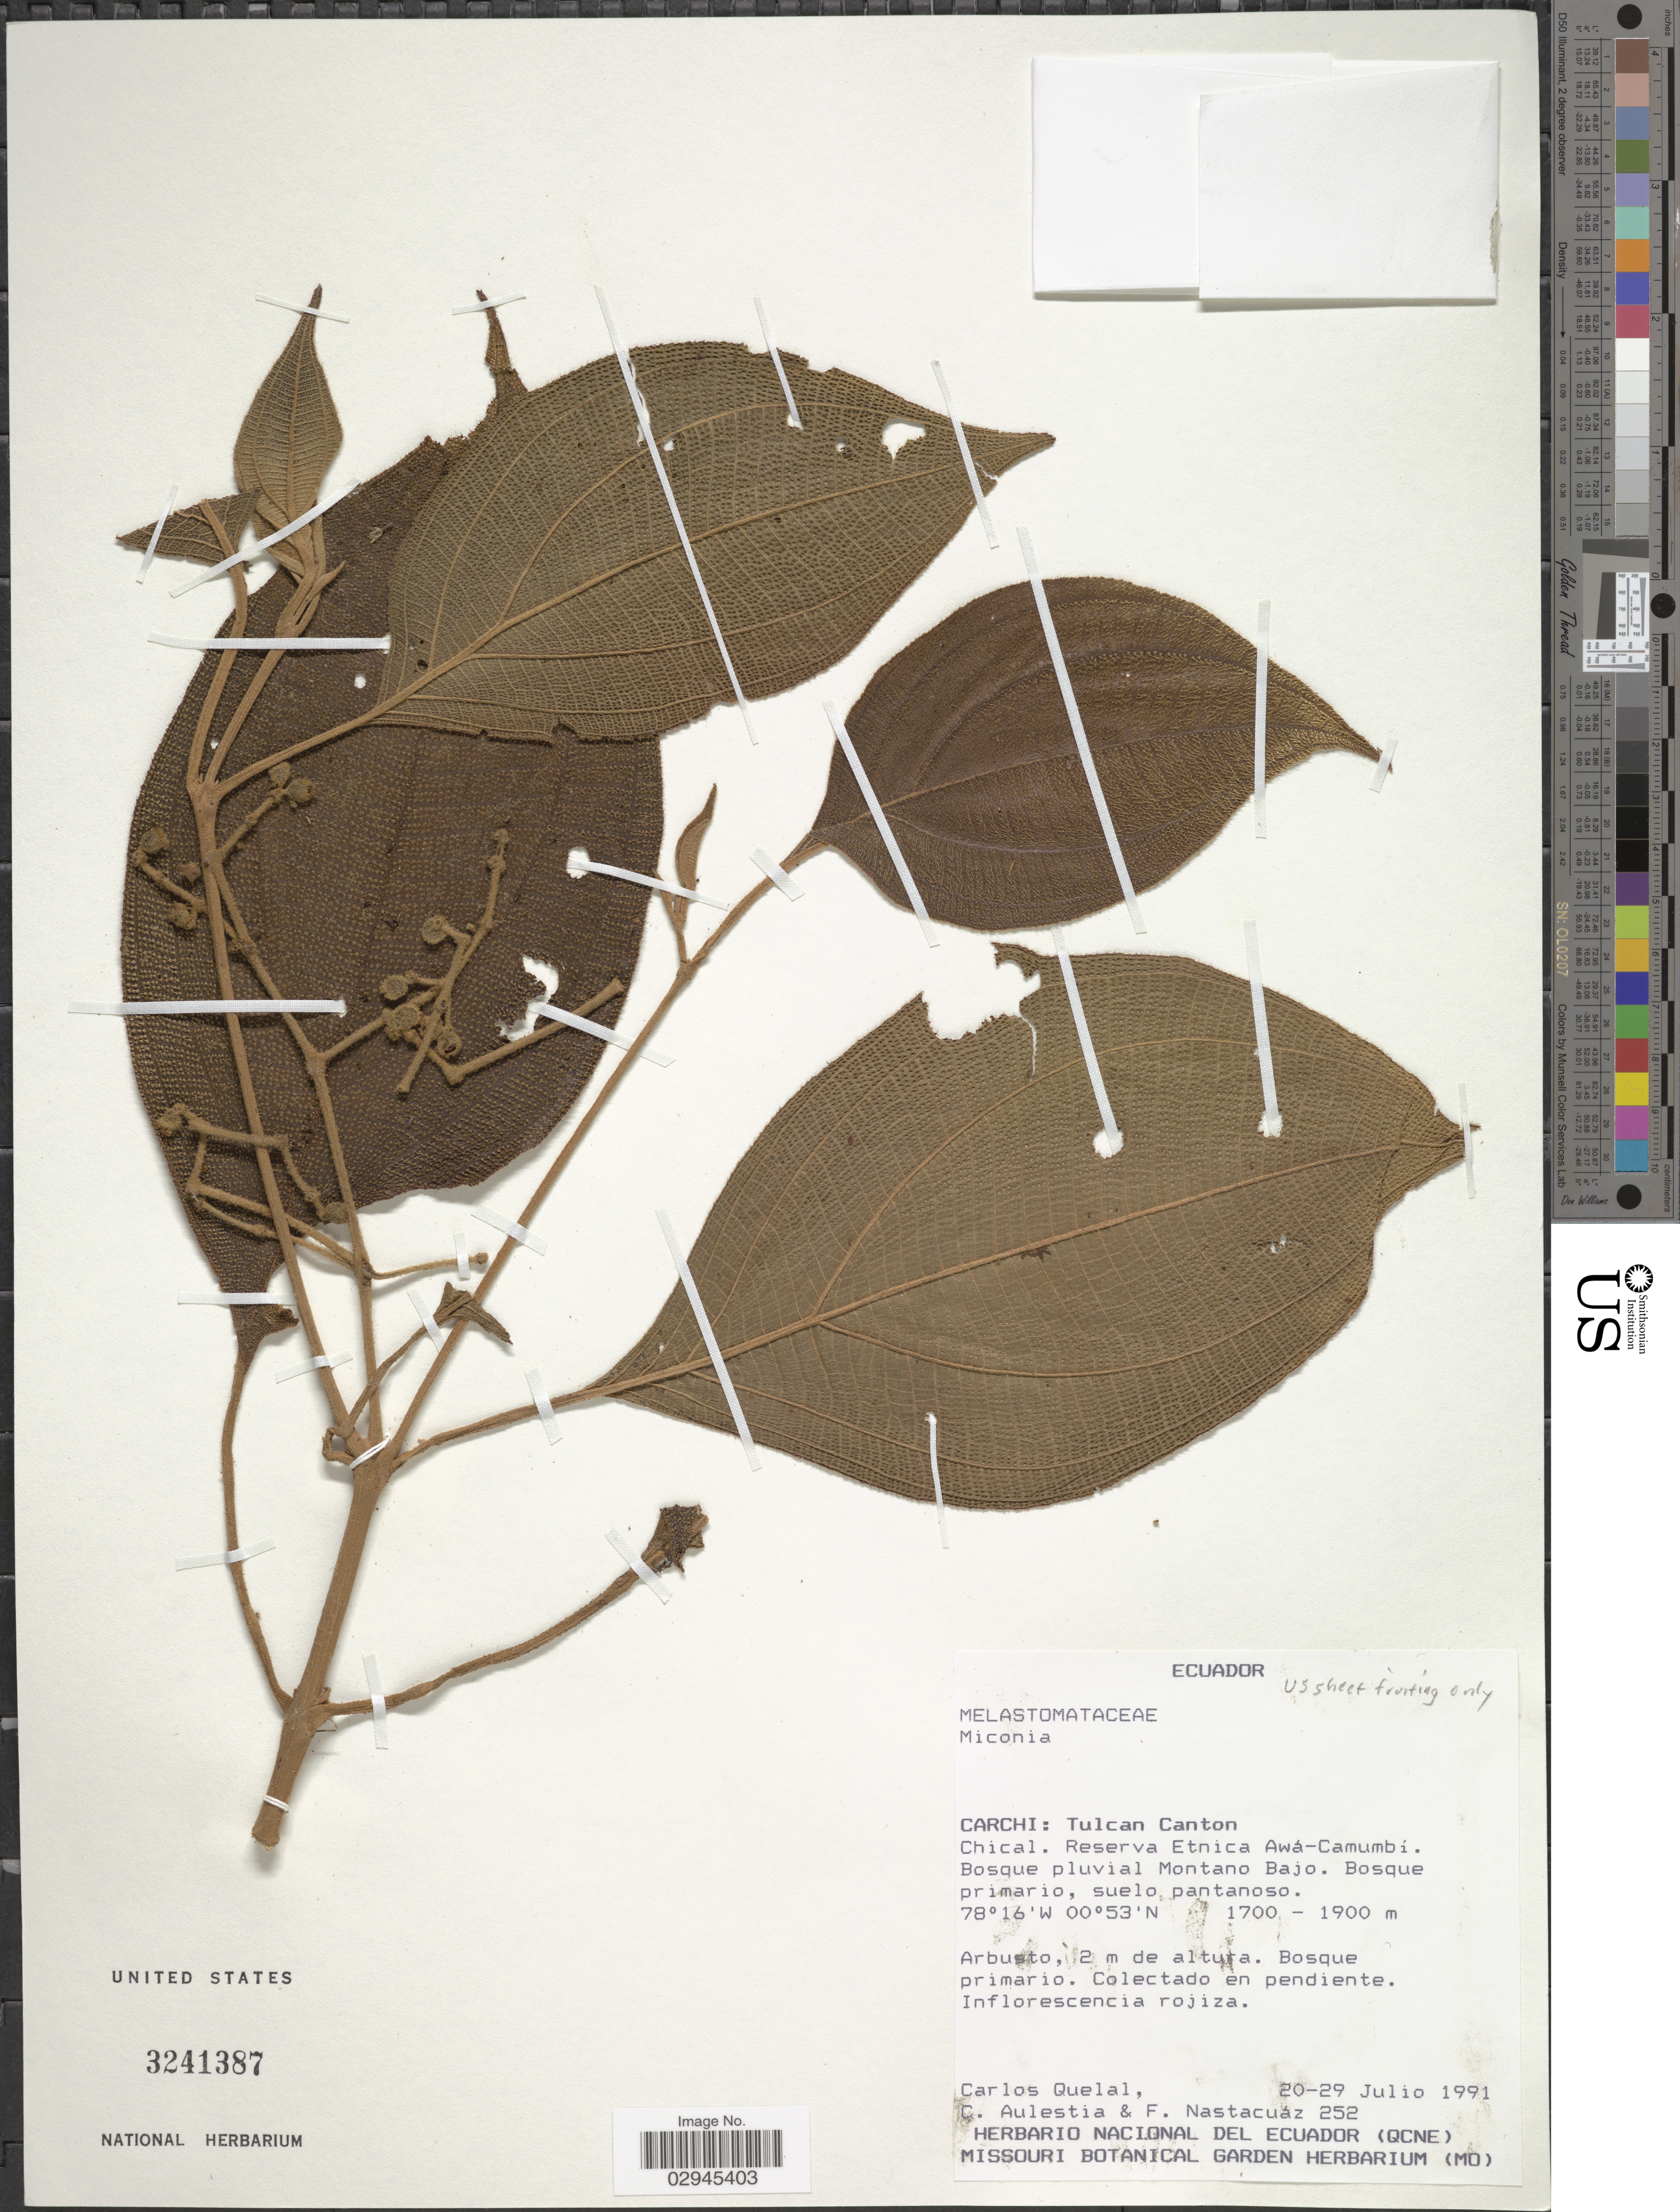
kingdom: Plantae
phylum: Tracheophyta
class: Magnoliopsida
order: Myrtales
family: Melastomataceae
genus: Miconia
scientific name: Miconia sp.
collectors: C. Quelal, C. Aulestia & F. Nastacuáz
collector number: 252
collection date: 1991-07-20/1991-07-29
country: Ecuador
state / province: Carchi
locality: Tulcan Canton. Chical. Reserva Etnica Awá-Camumbí. Bosque pluvial Montano Bajo.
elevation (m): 1700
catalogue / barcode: US 3241387